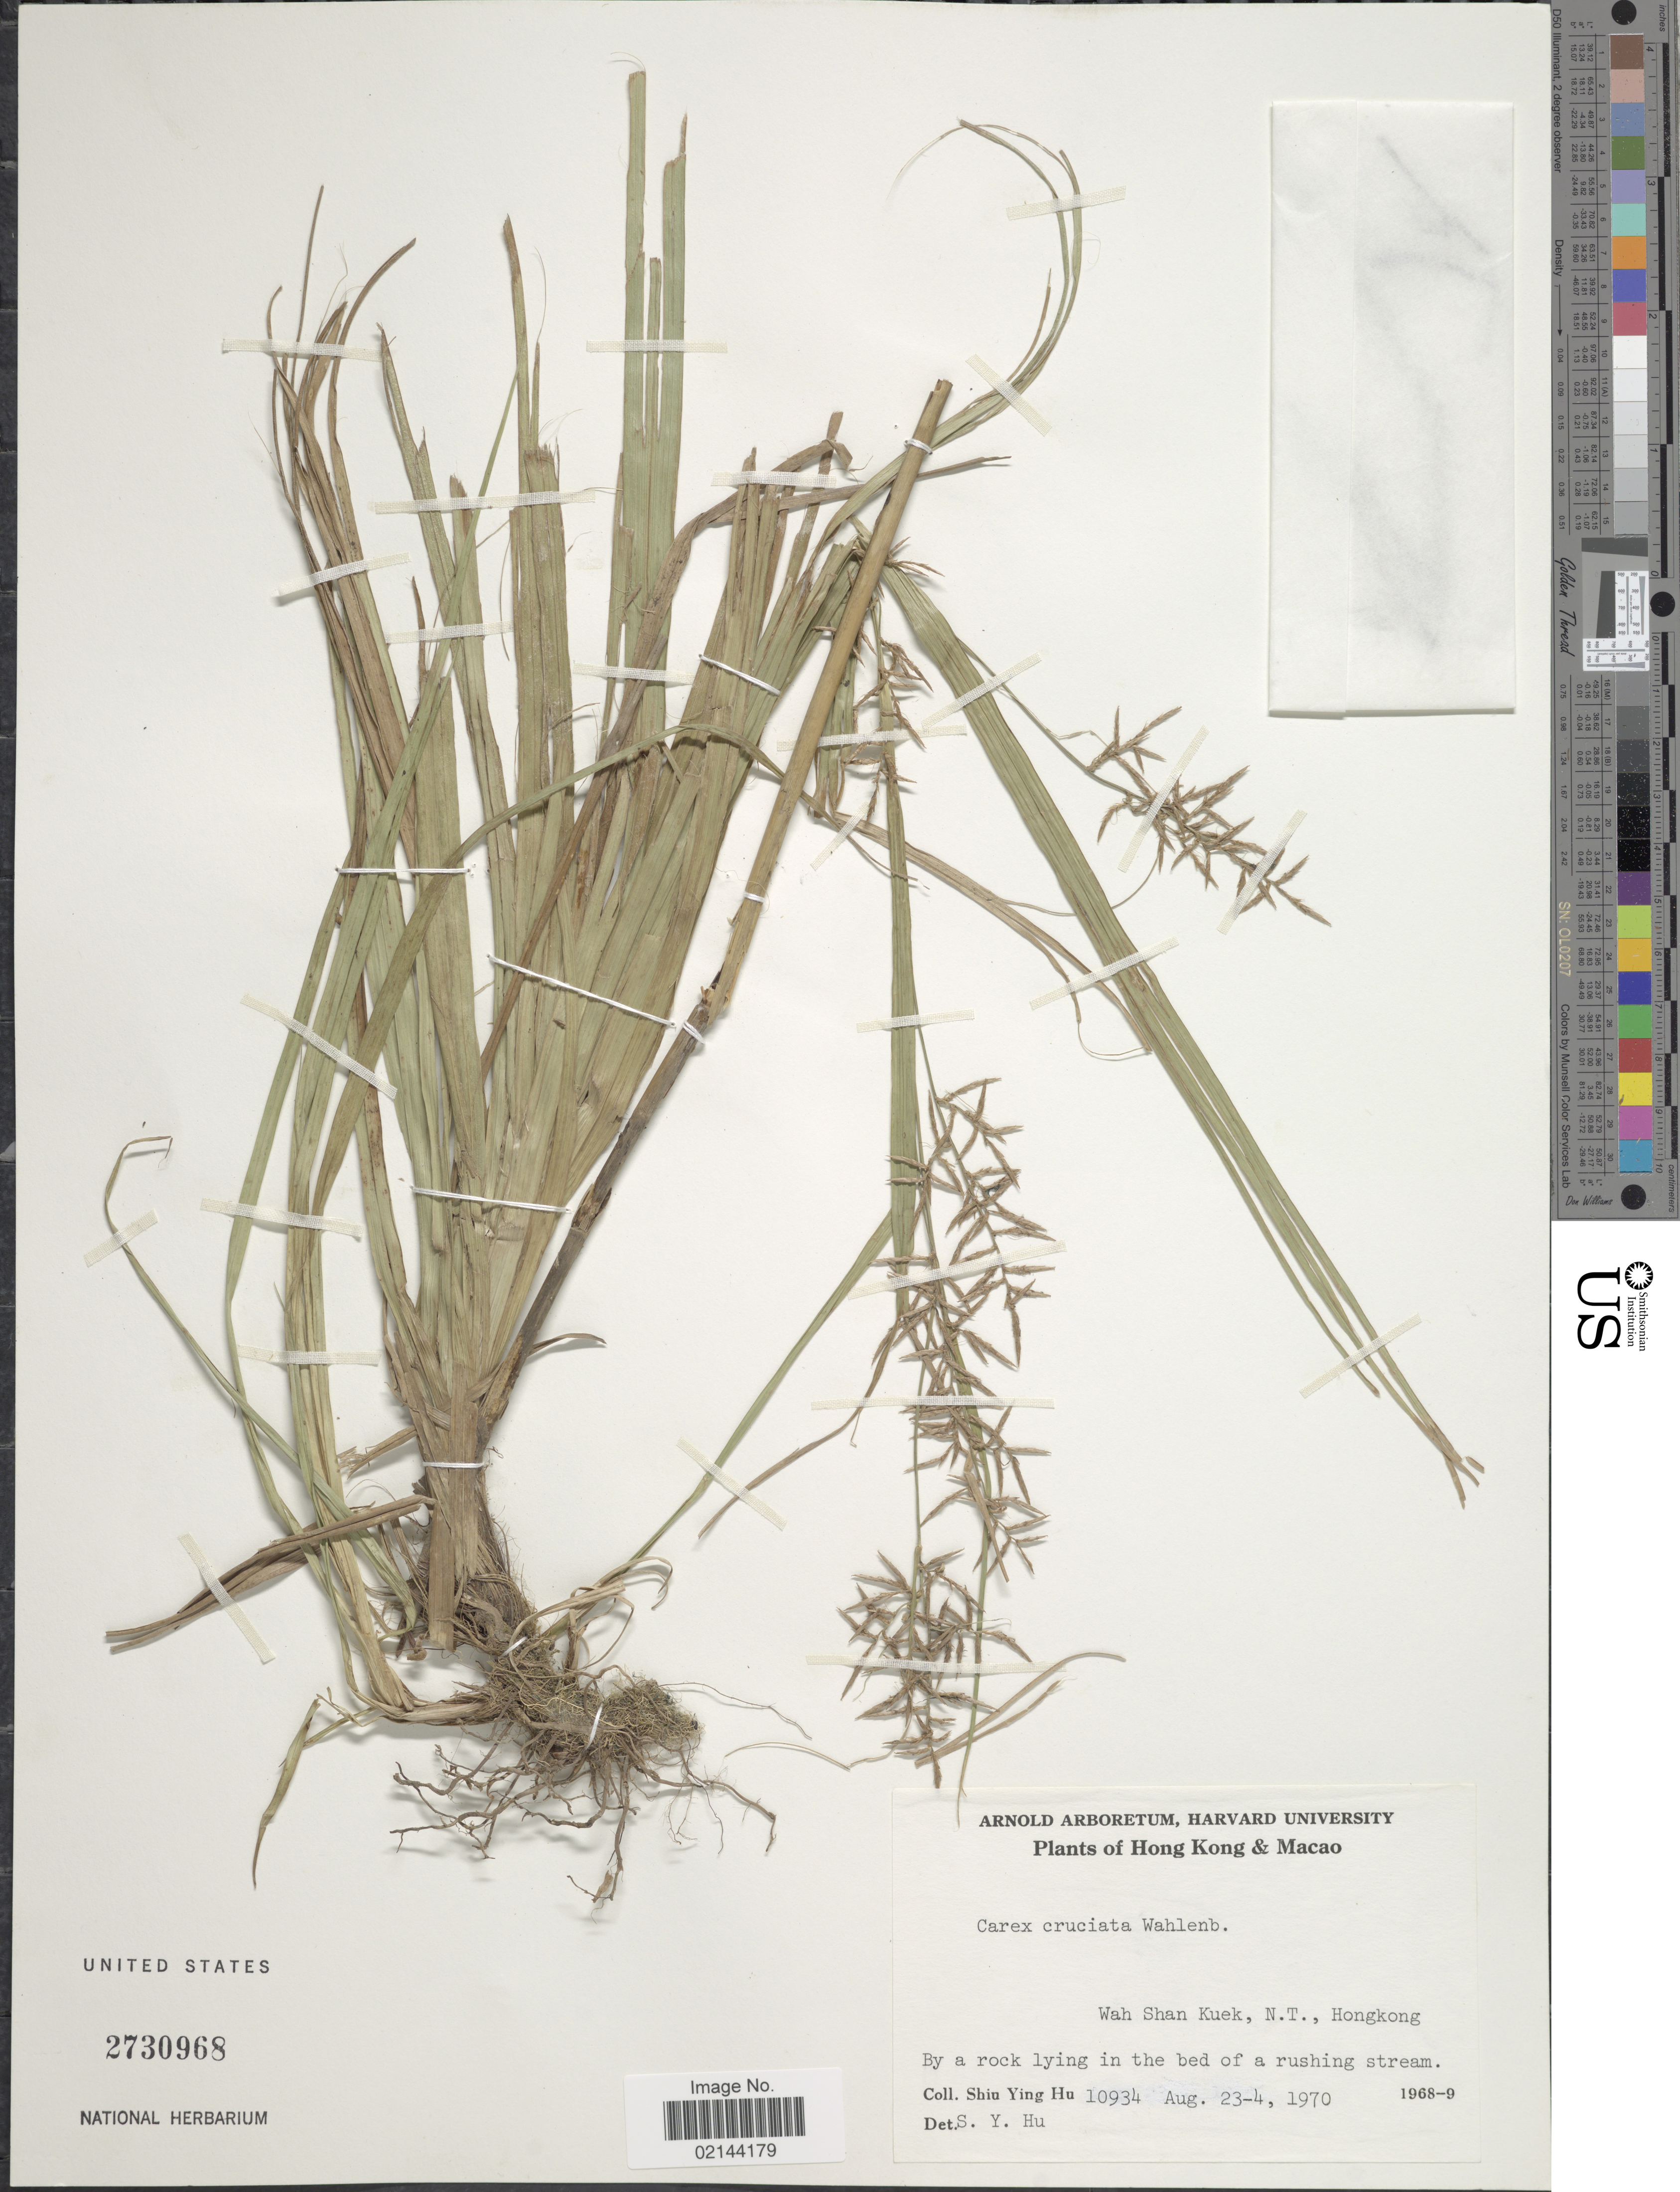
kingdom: Plantae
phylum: Tracheophyta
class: Liliopsida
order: Poales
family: Cyperaceae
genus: Carex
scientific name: Carex cruciata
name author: Wahlenb.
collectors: S. Y. Hu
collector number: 10934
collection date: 1970-04-23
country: China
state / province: Hong Kong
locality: Hong Kong & Macao, Wah Shan Kuek, N.T., Hongkong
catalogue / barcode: US 2730968